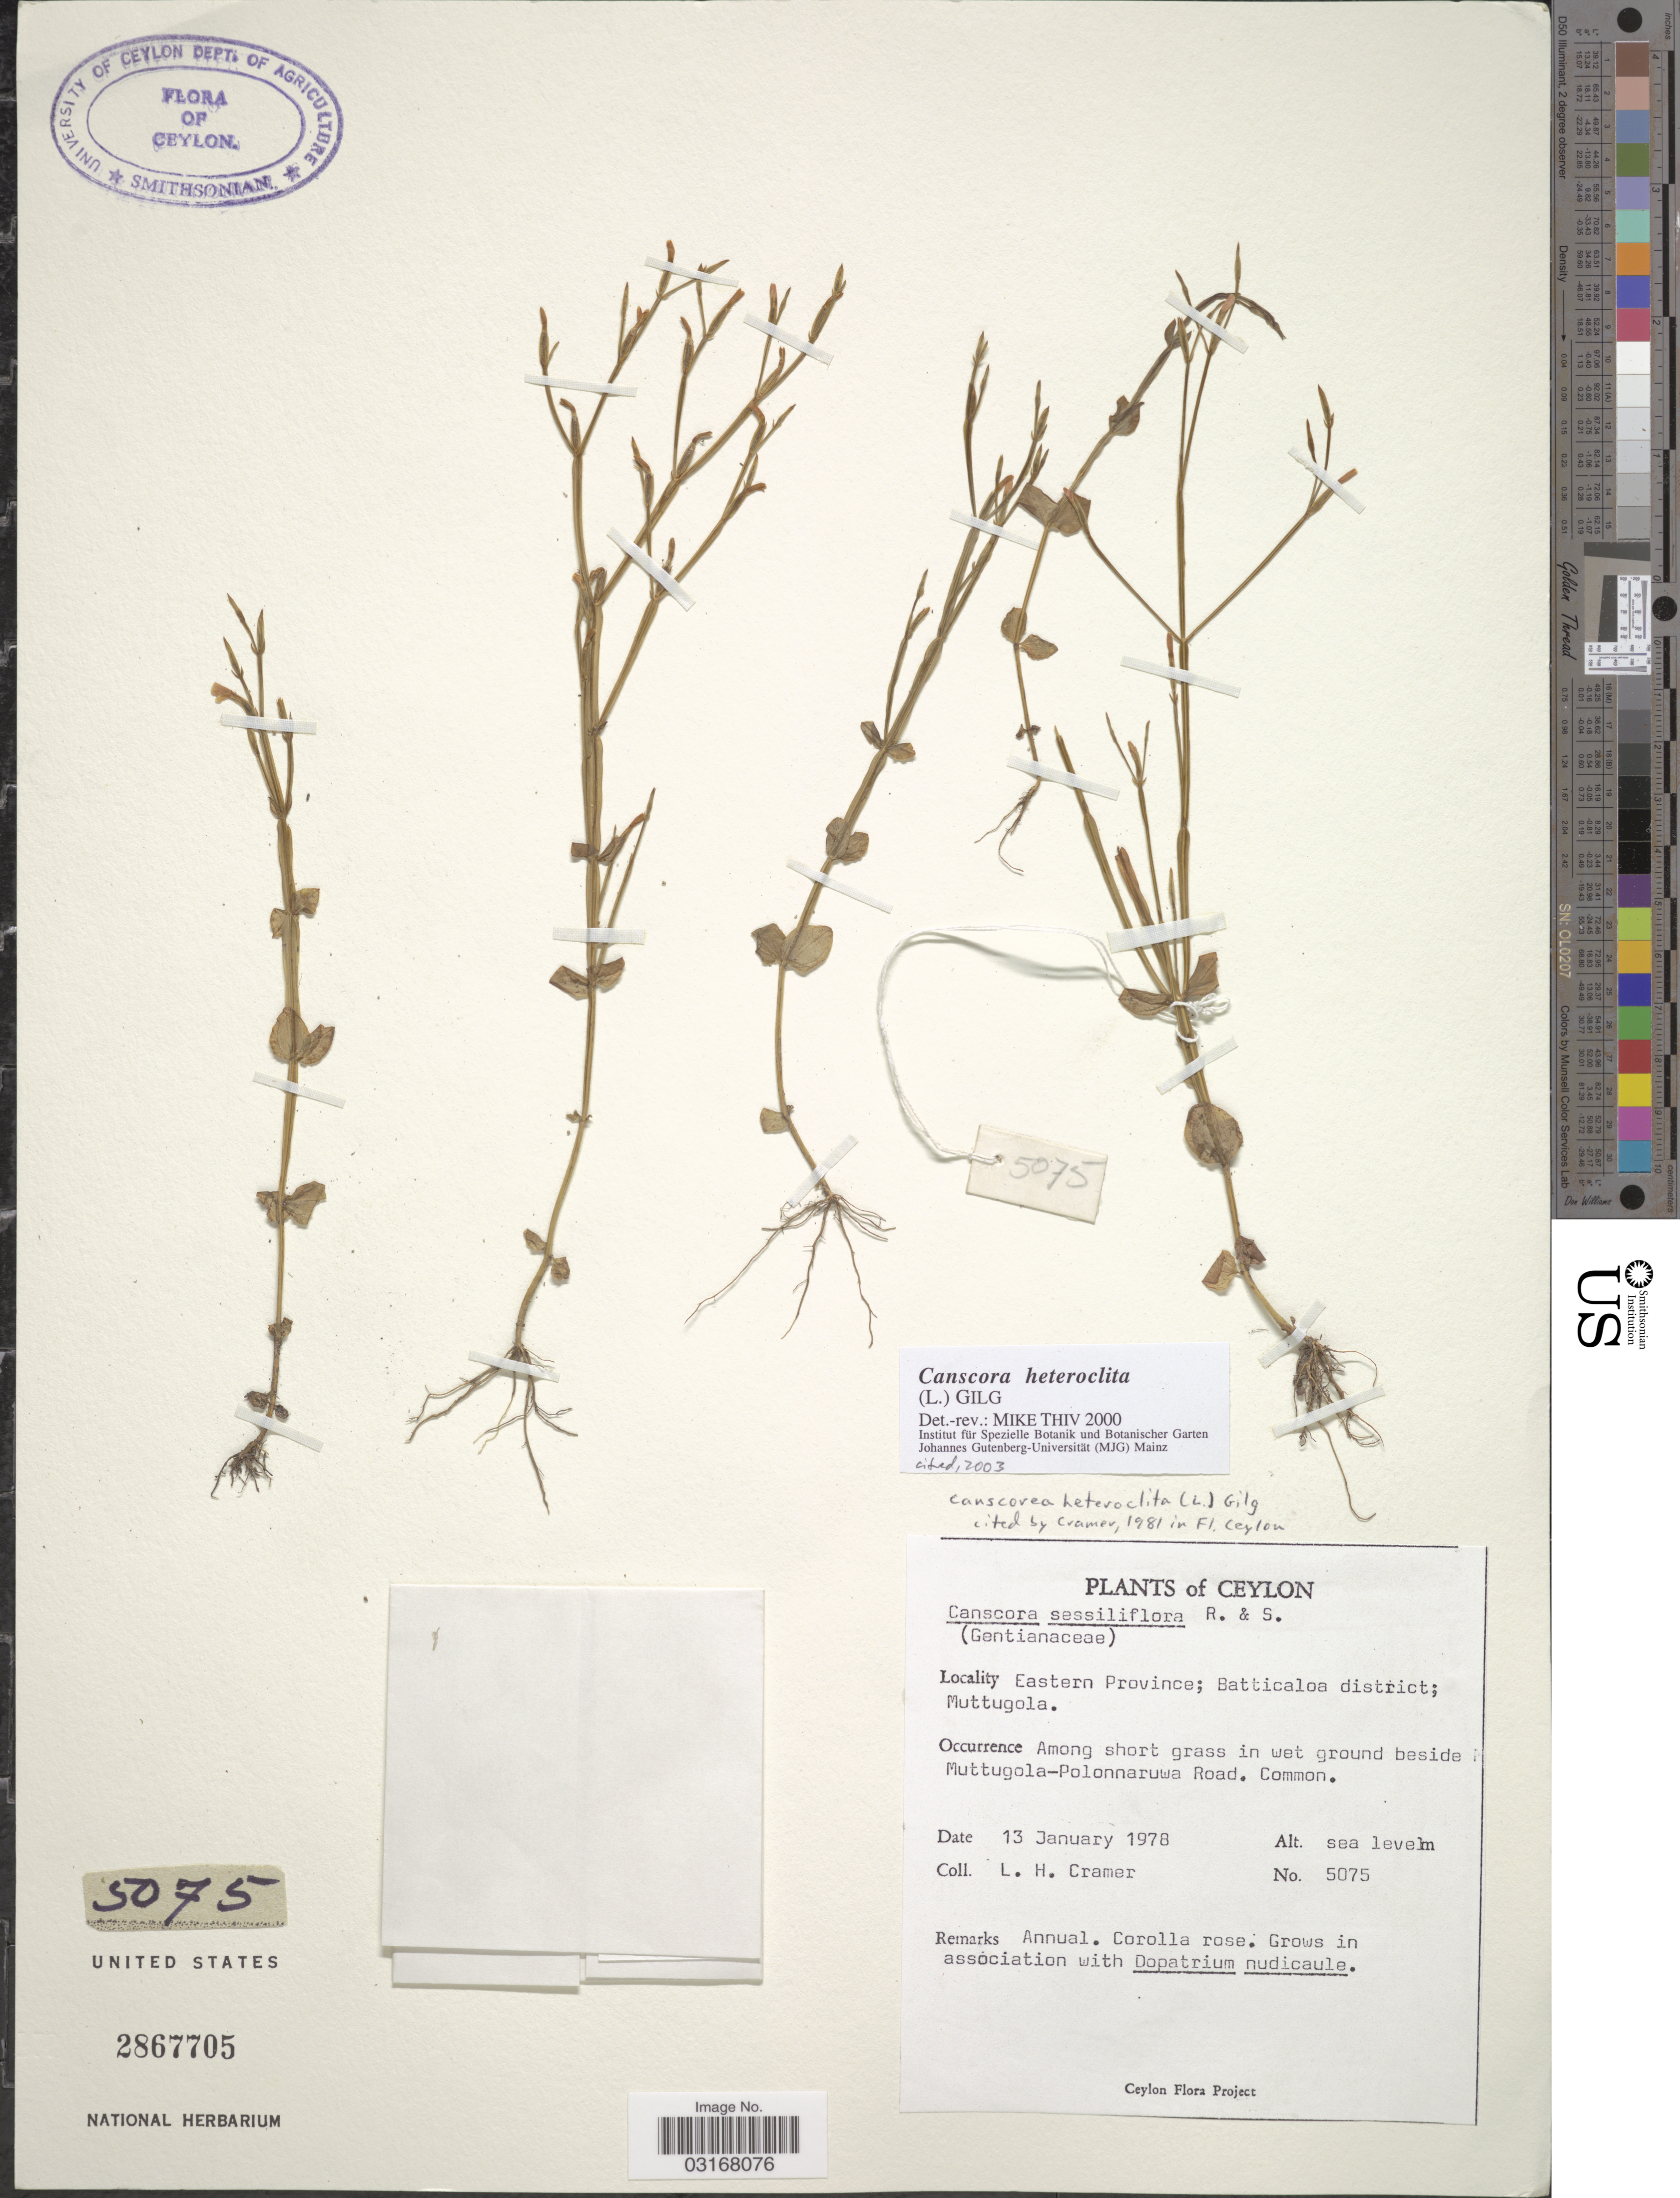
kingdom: Plantae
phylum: Tracheophyta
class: Magnoliopsida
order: Gentianales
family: Gentianaceae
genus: Canscora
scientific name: Canscora heteroclita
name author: (L.) Gilg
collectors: L. H. Cramer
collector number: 5075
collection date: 1978-01-13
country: Sri Lanka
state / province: Eastern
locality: Ceylon. Batticaloa district; Muttugola. Wet ground beside Muttugola-Polonnaruwa Road.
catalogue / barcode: US 2867705